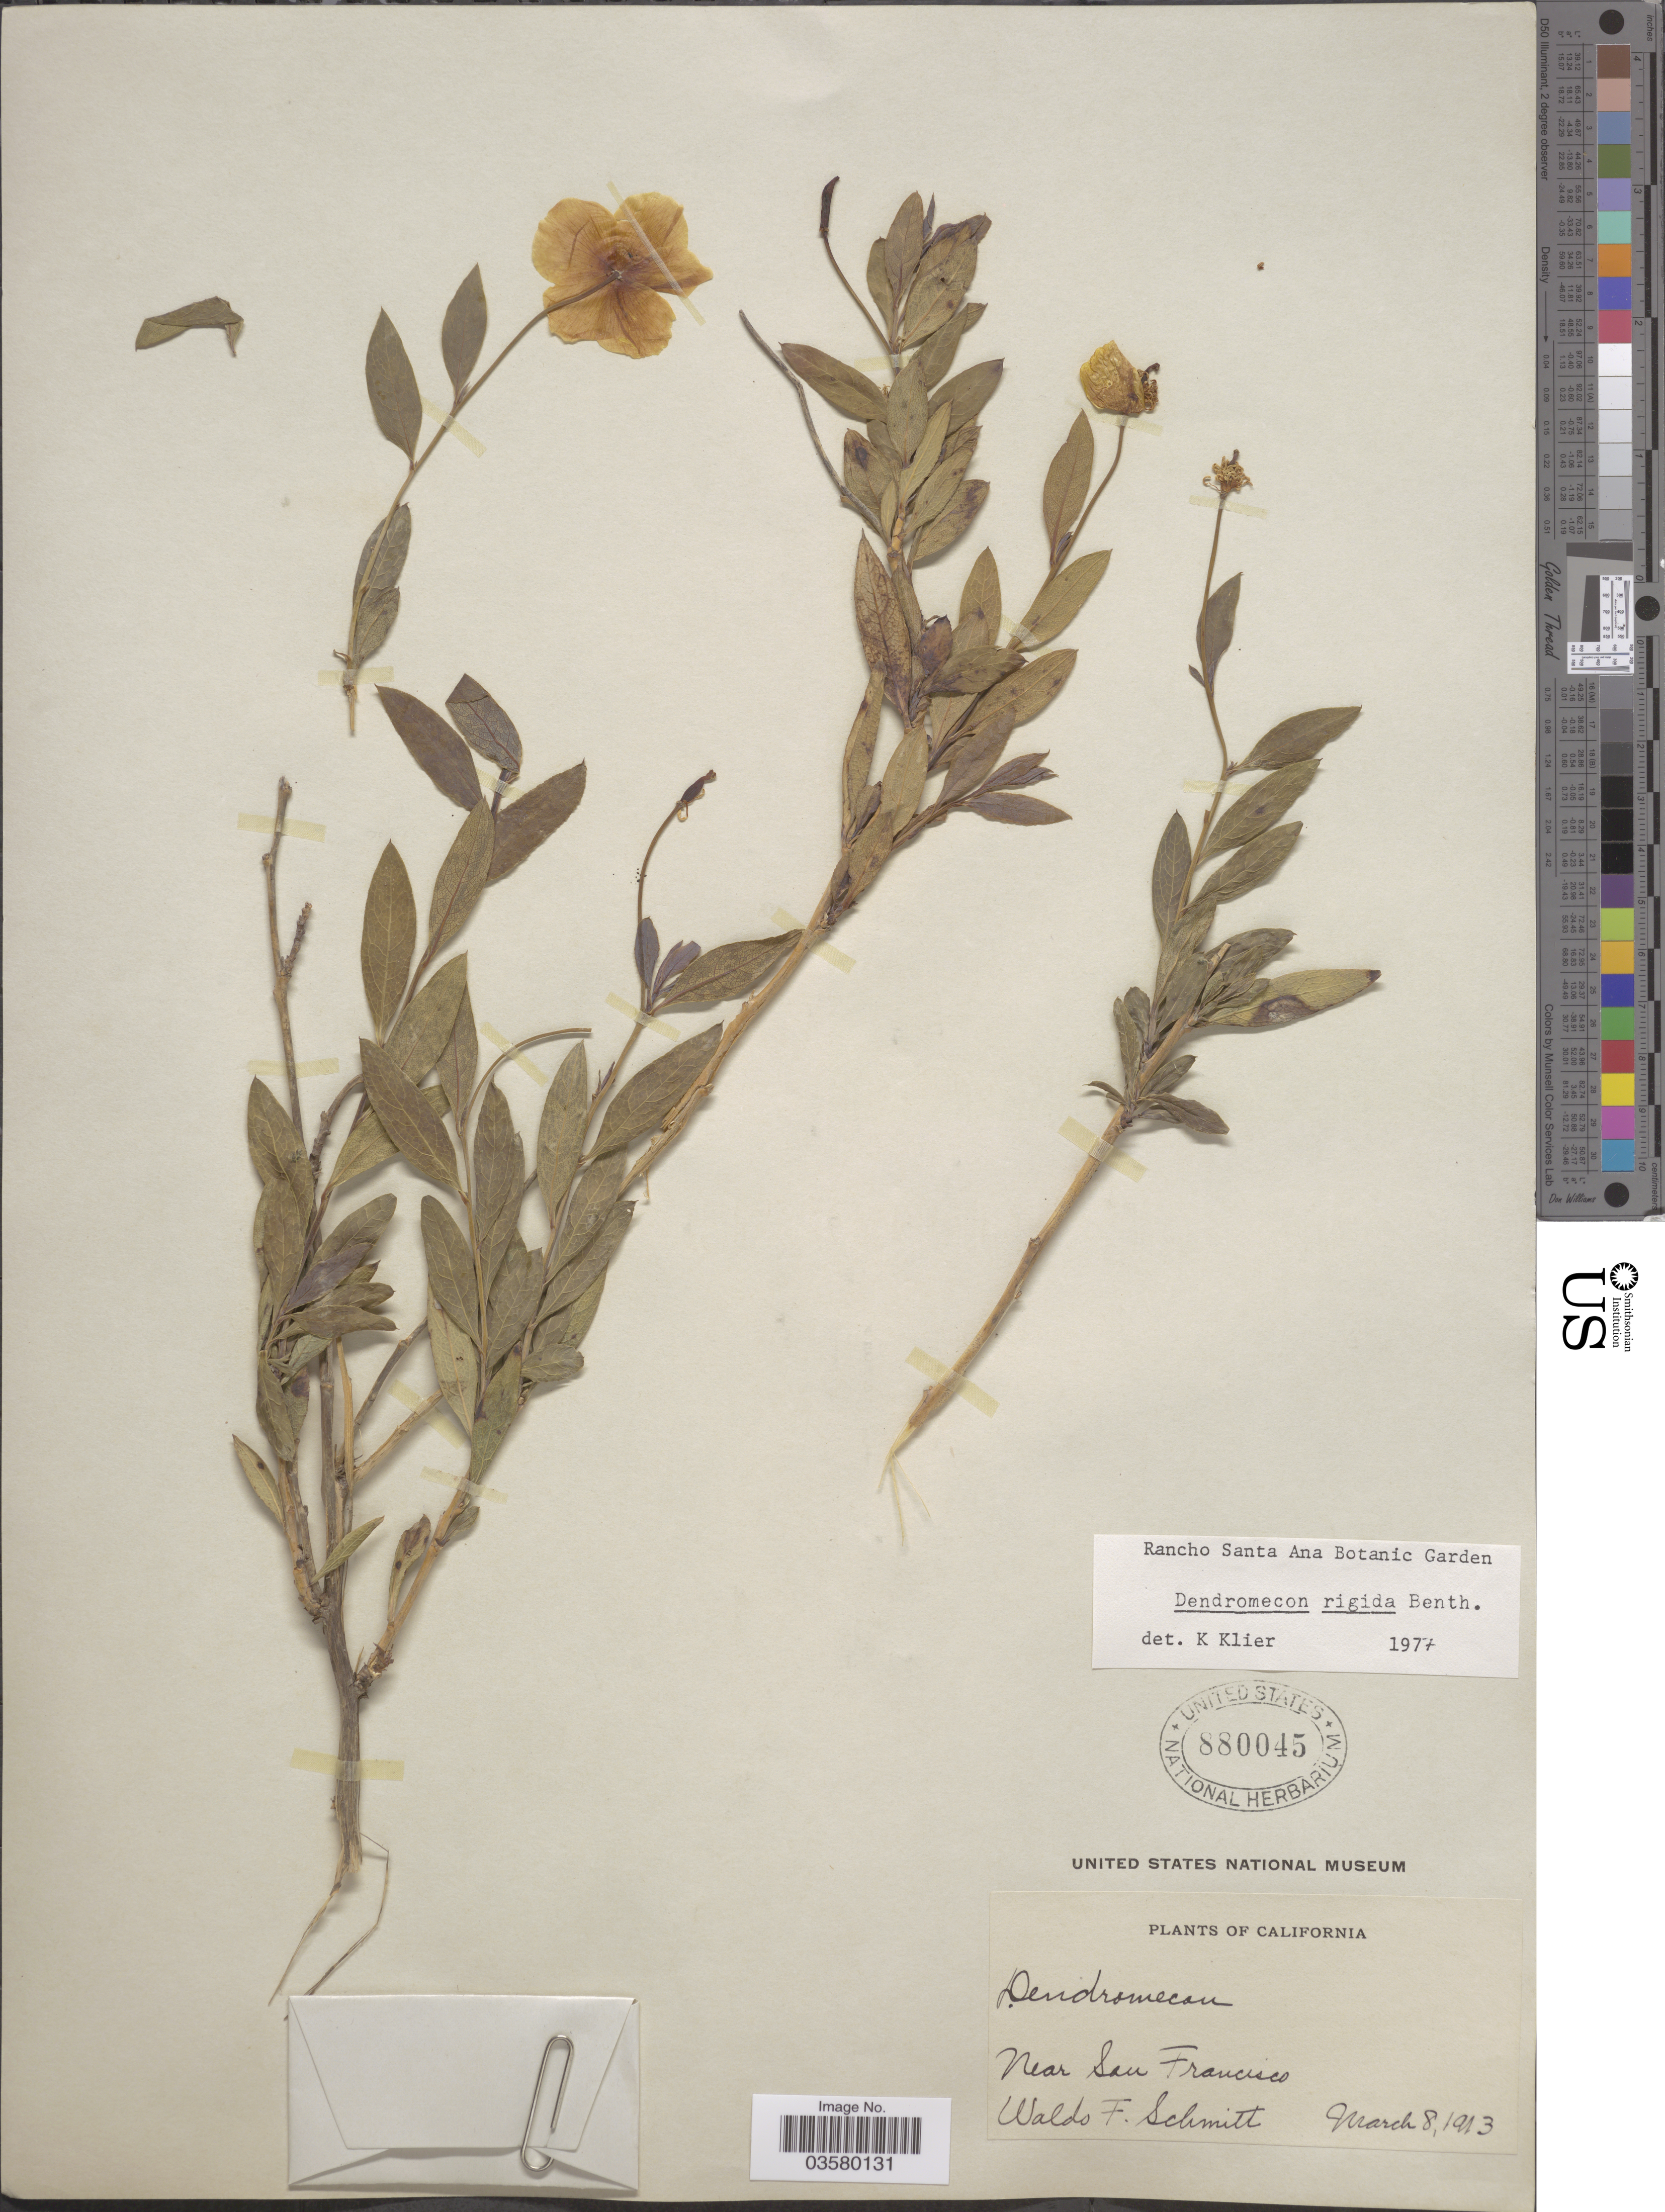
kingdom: Plantae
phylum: Tracheophyta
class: Magnoliopsida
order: Ranunculales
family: Papaveraceae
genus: Dendromecon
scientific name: Dendromecon rigida subsp. rigida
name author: Benth.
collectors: W. F. Schmitt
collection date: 1913-03-08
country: United States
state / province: California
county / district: San Francisco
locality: Near San Francisco.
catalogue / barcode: US 880045